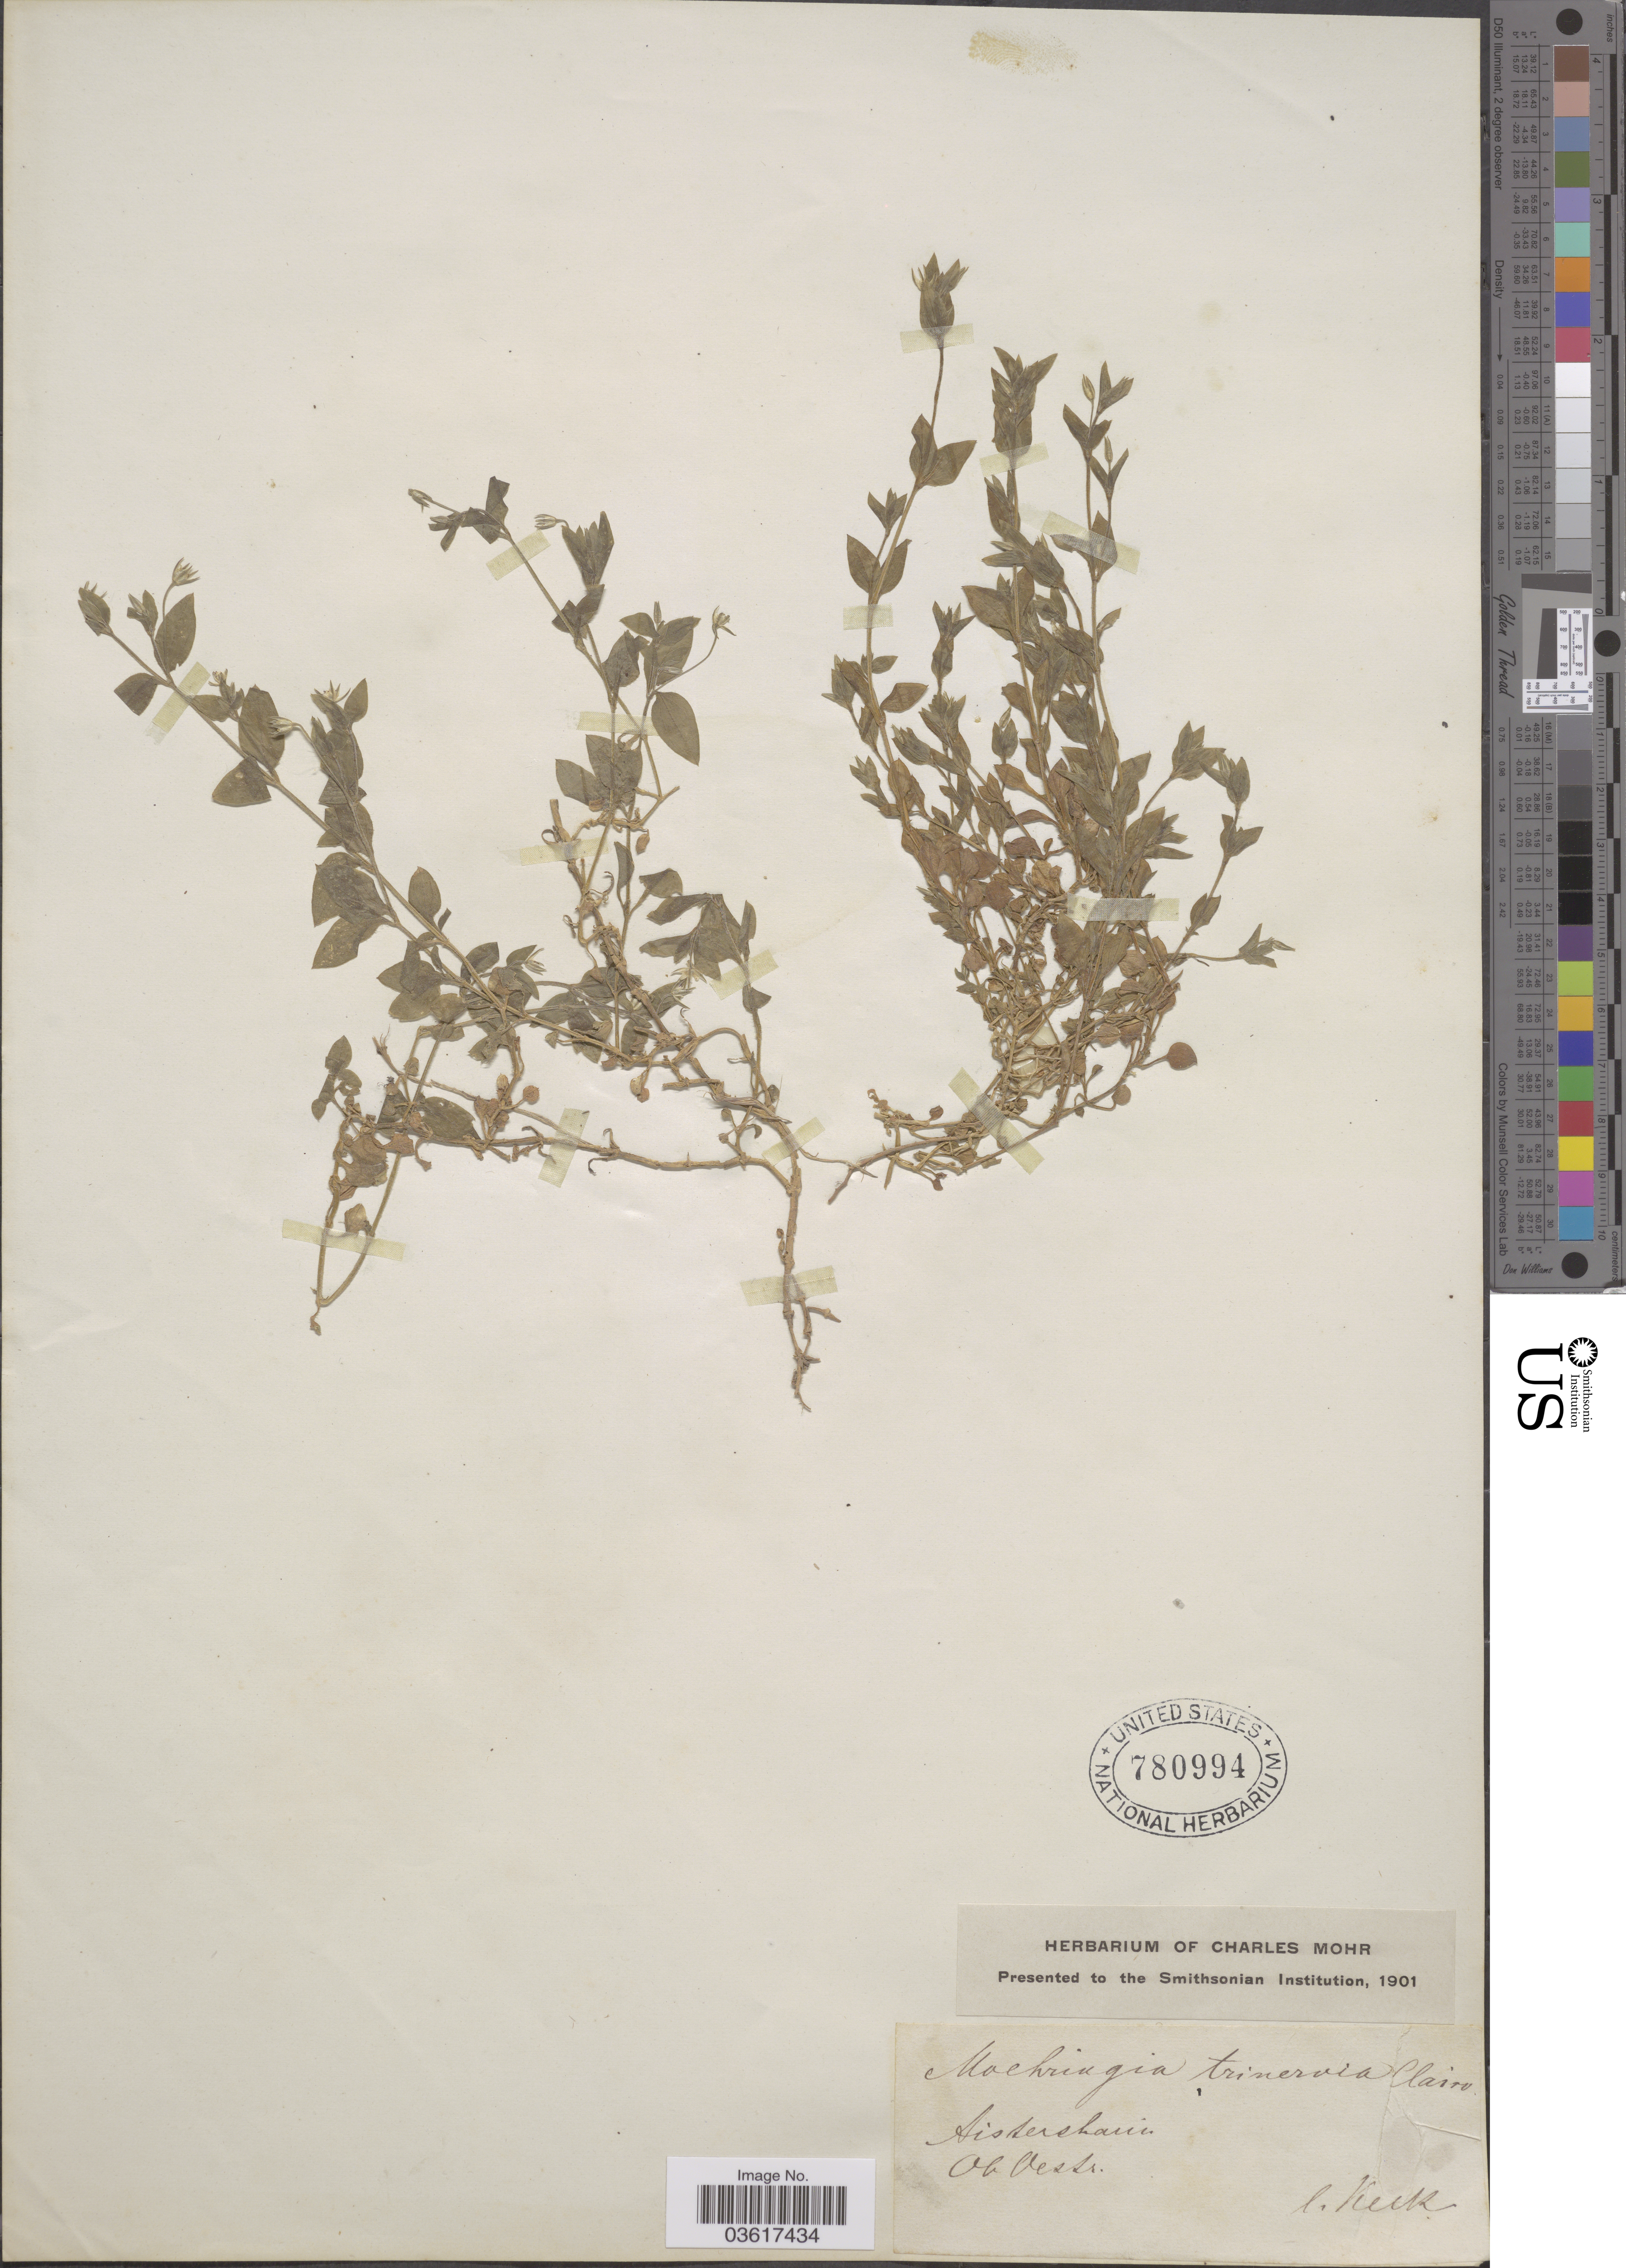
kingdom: Plantae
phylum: Tracheophyta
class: Magnoliopsida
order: Caryophyllales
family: Caryophyllaceae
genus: Moehringia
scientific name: Moehringia trinervia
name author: (L.) Clairv.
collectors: C. Keck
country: Austria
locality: Aistershaim. Ob Oestr.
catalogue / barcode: US 780994